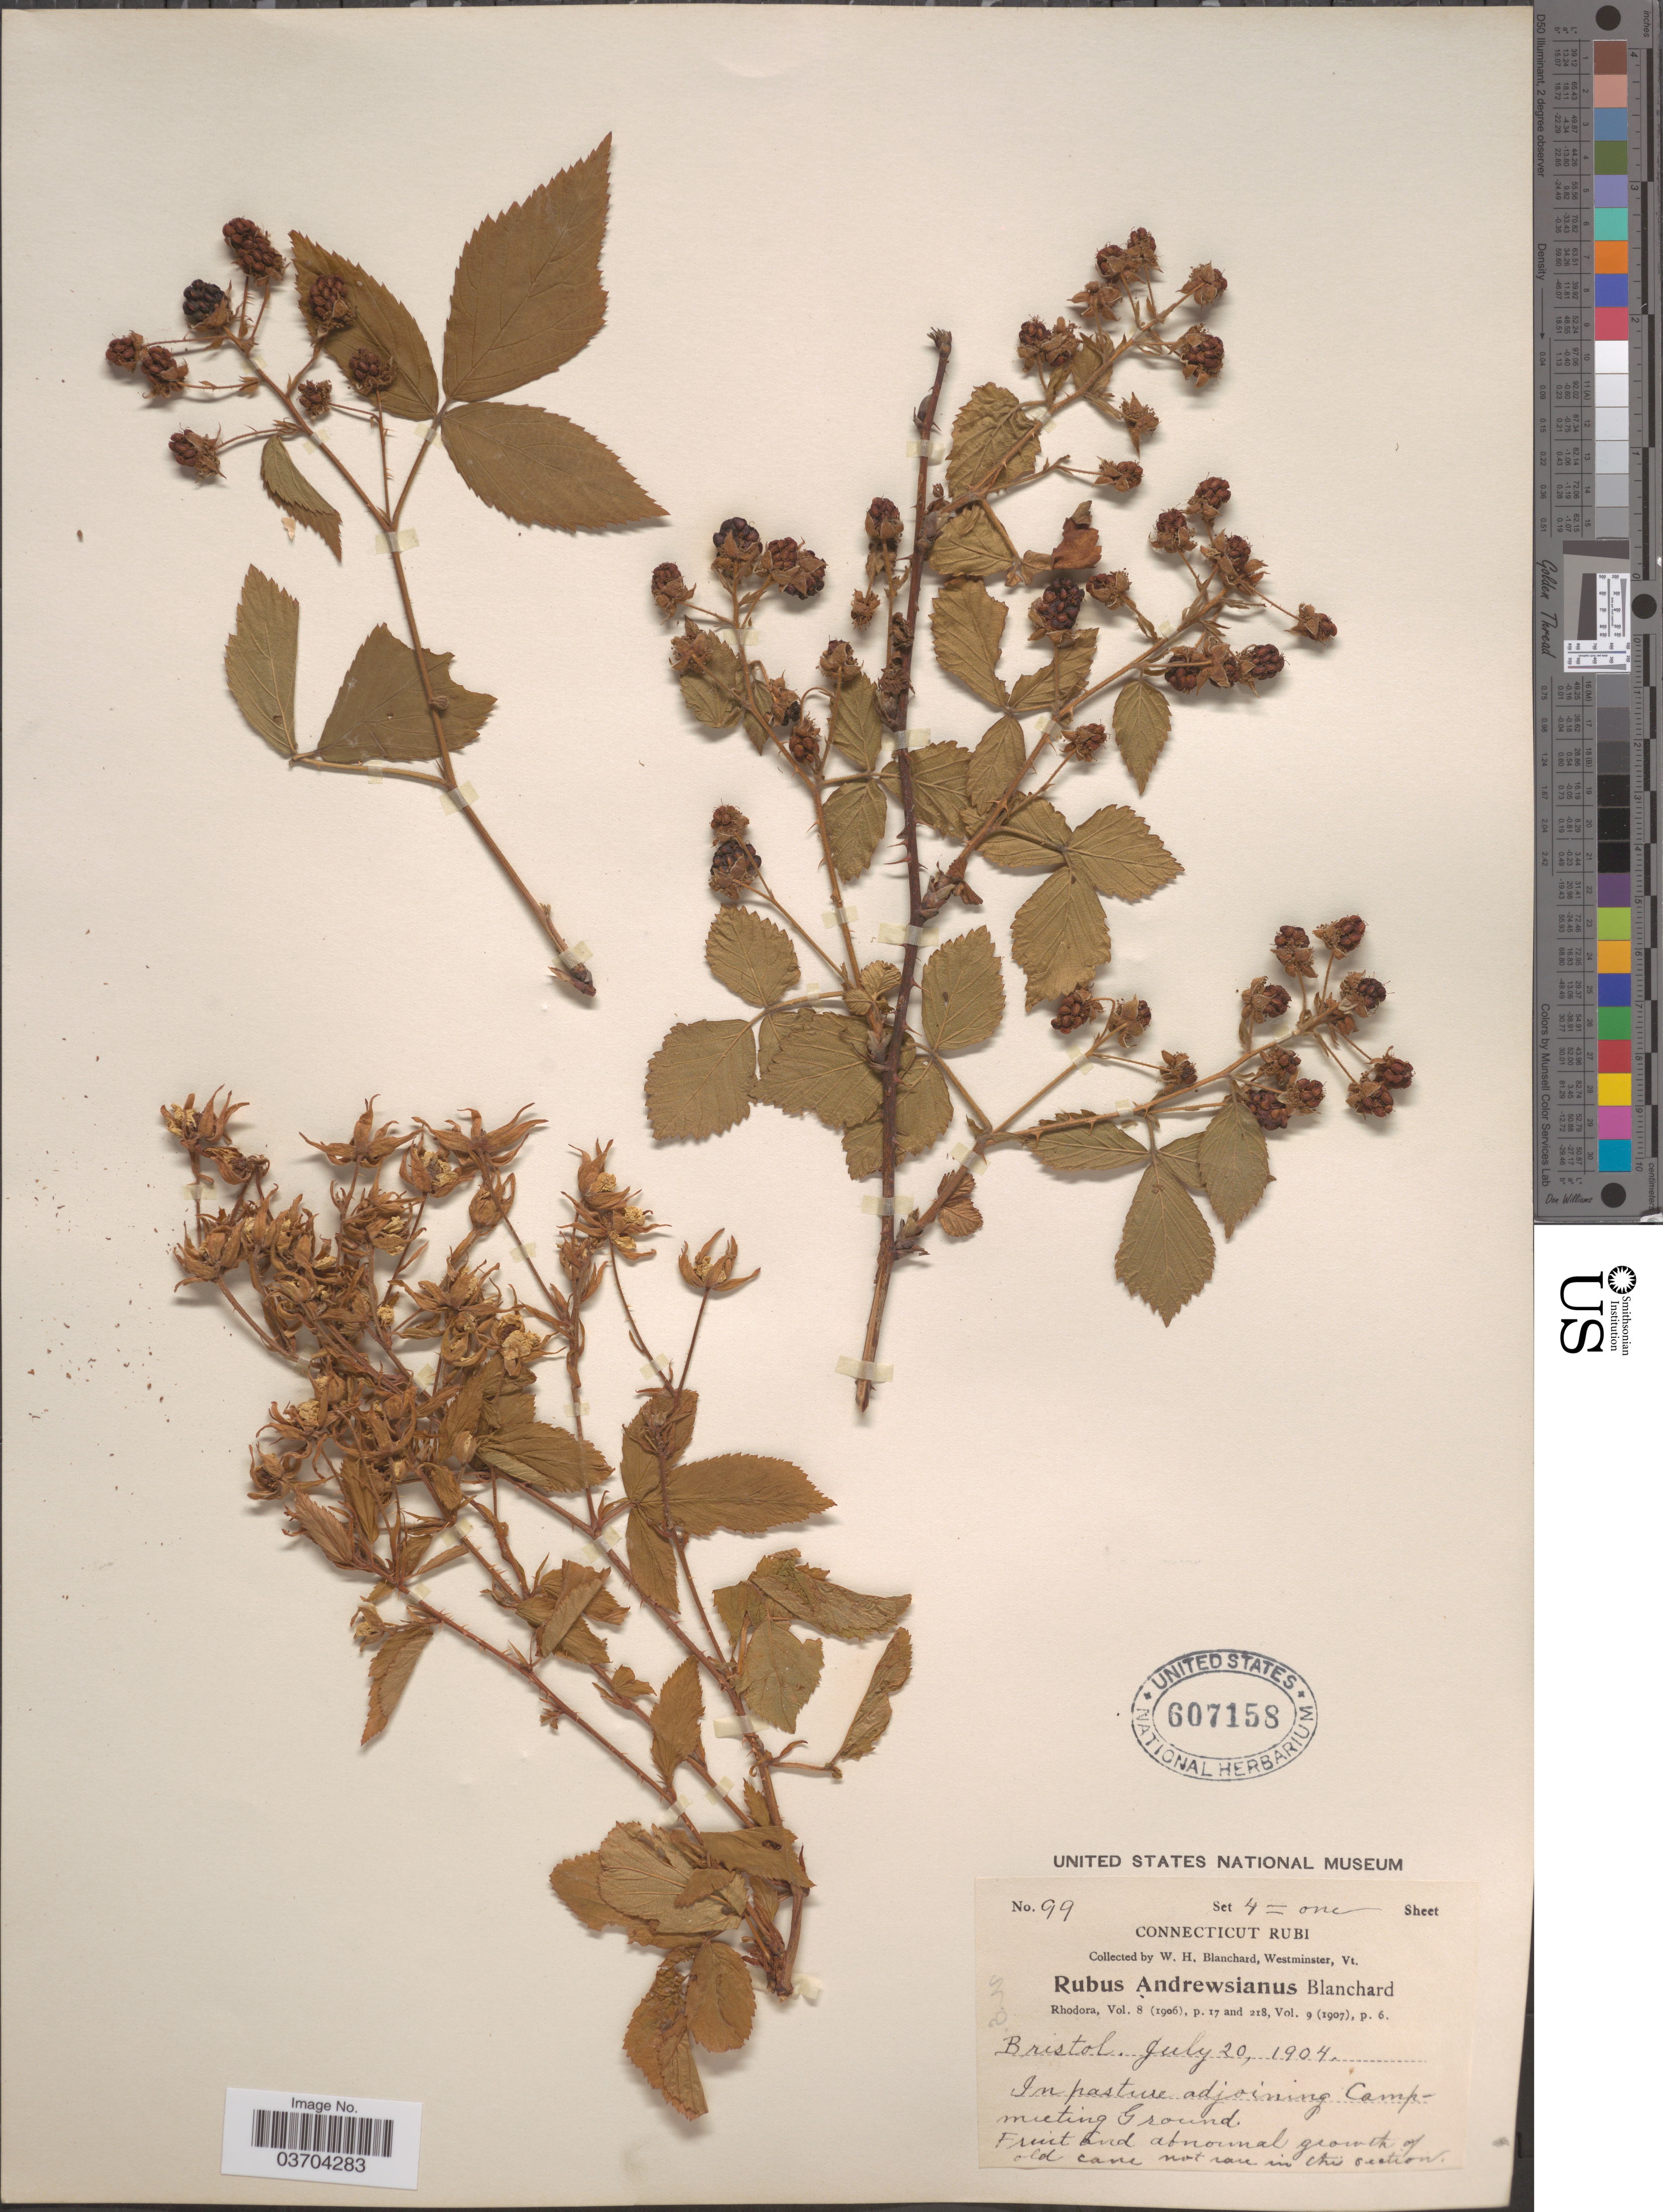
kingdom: Plantae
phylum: Tracheophyta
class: Magnoliopsida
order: Rosales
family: Rosaceae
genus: Rubus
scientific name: Rubus argutus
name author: Link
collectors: W. H. Blanchard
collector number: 99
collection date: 1904-07-20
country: United States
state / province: Connecticut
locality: Bristol. In pasture adjoining Campmeeting Ground.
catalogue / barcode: US 607158